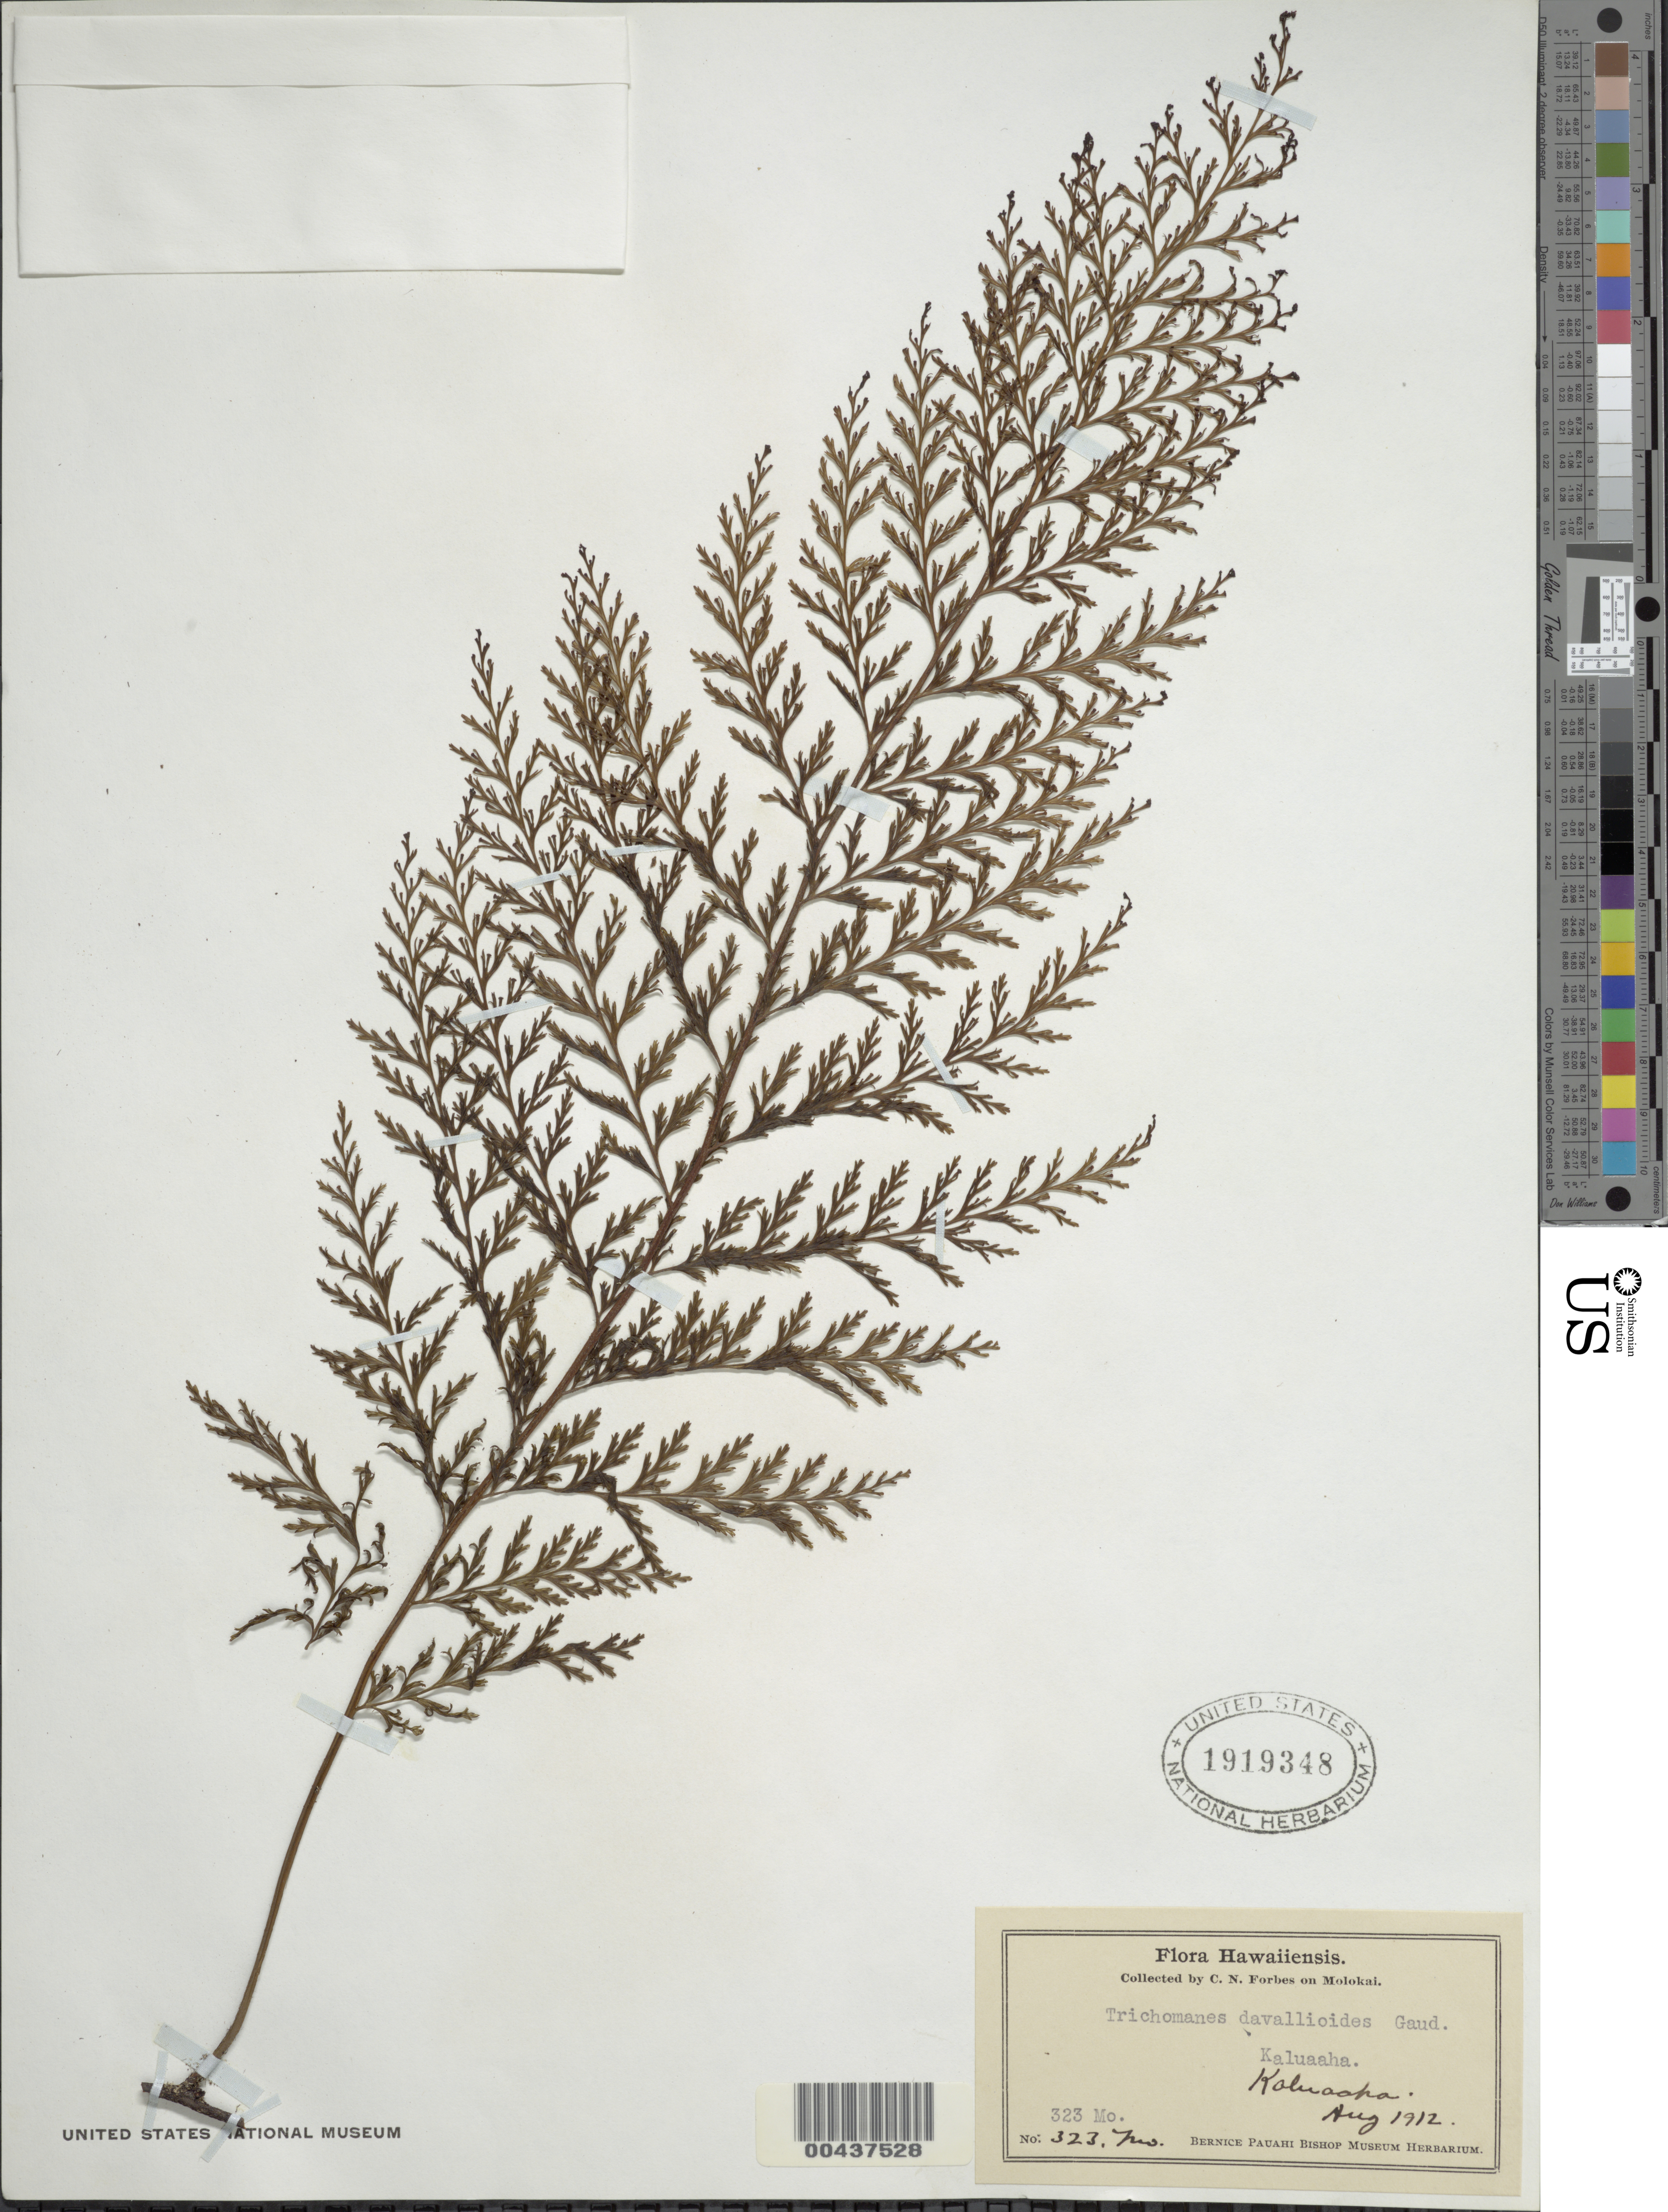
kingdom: Plantae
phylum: Tracheophyta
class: Polypodiopsida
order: Hymenophyllales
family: Hymenophyllaceae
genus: Vandenboschia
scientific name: Vandenboschia davallioides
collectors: C. N. Forbes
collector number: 323 Mo.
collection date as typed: Aug 1912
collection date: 1912-08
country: United States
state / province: Hawaii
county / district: Maui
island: Moloka'i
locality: Kaluaaha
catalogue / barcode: US 1919348